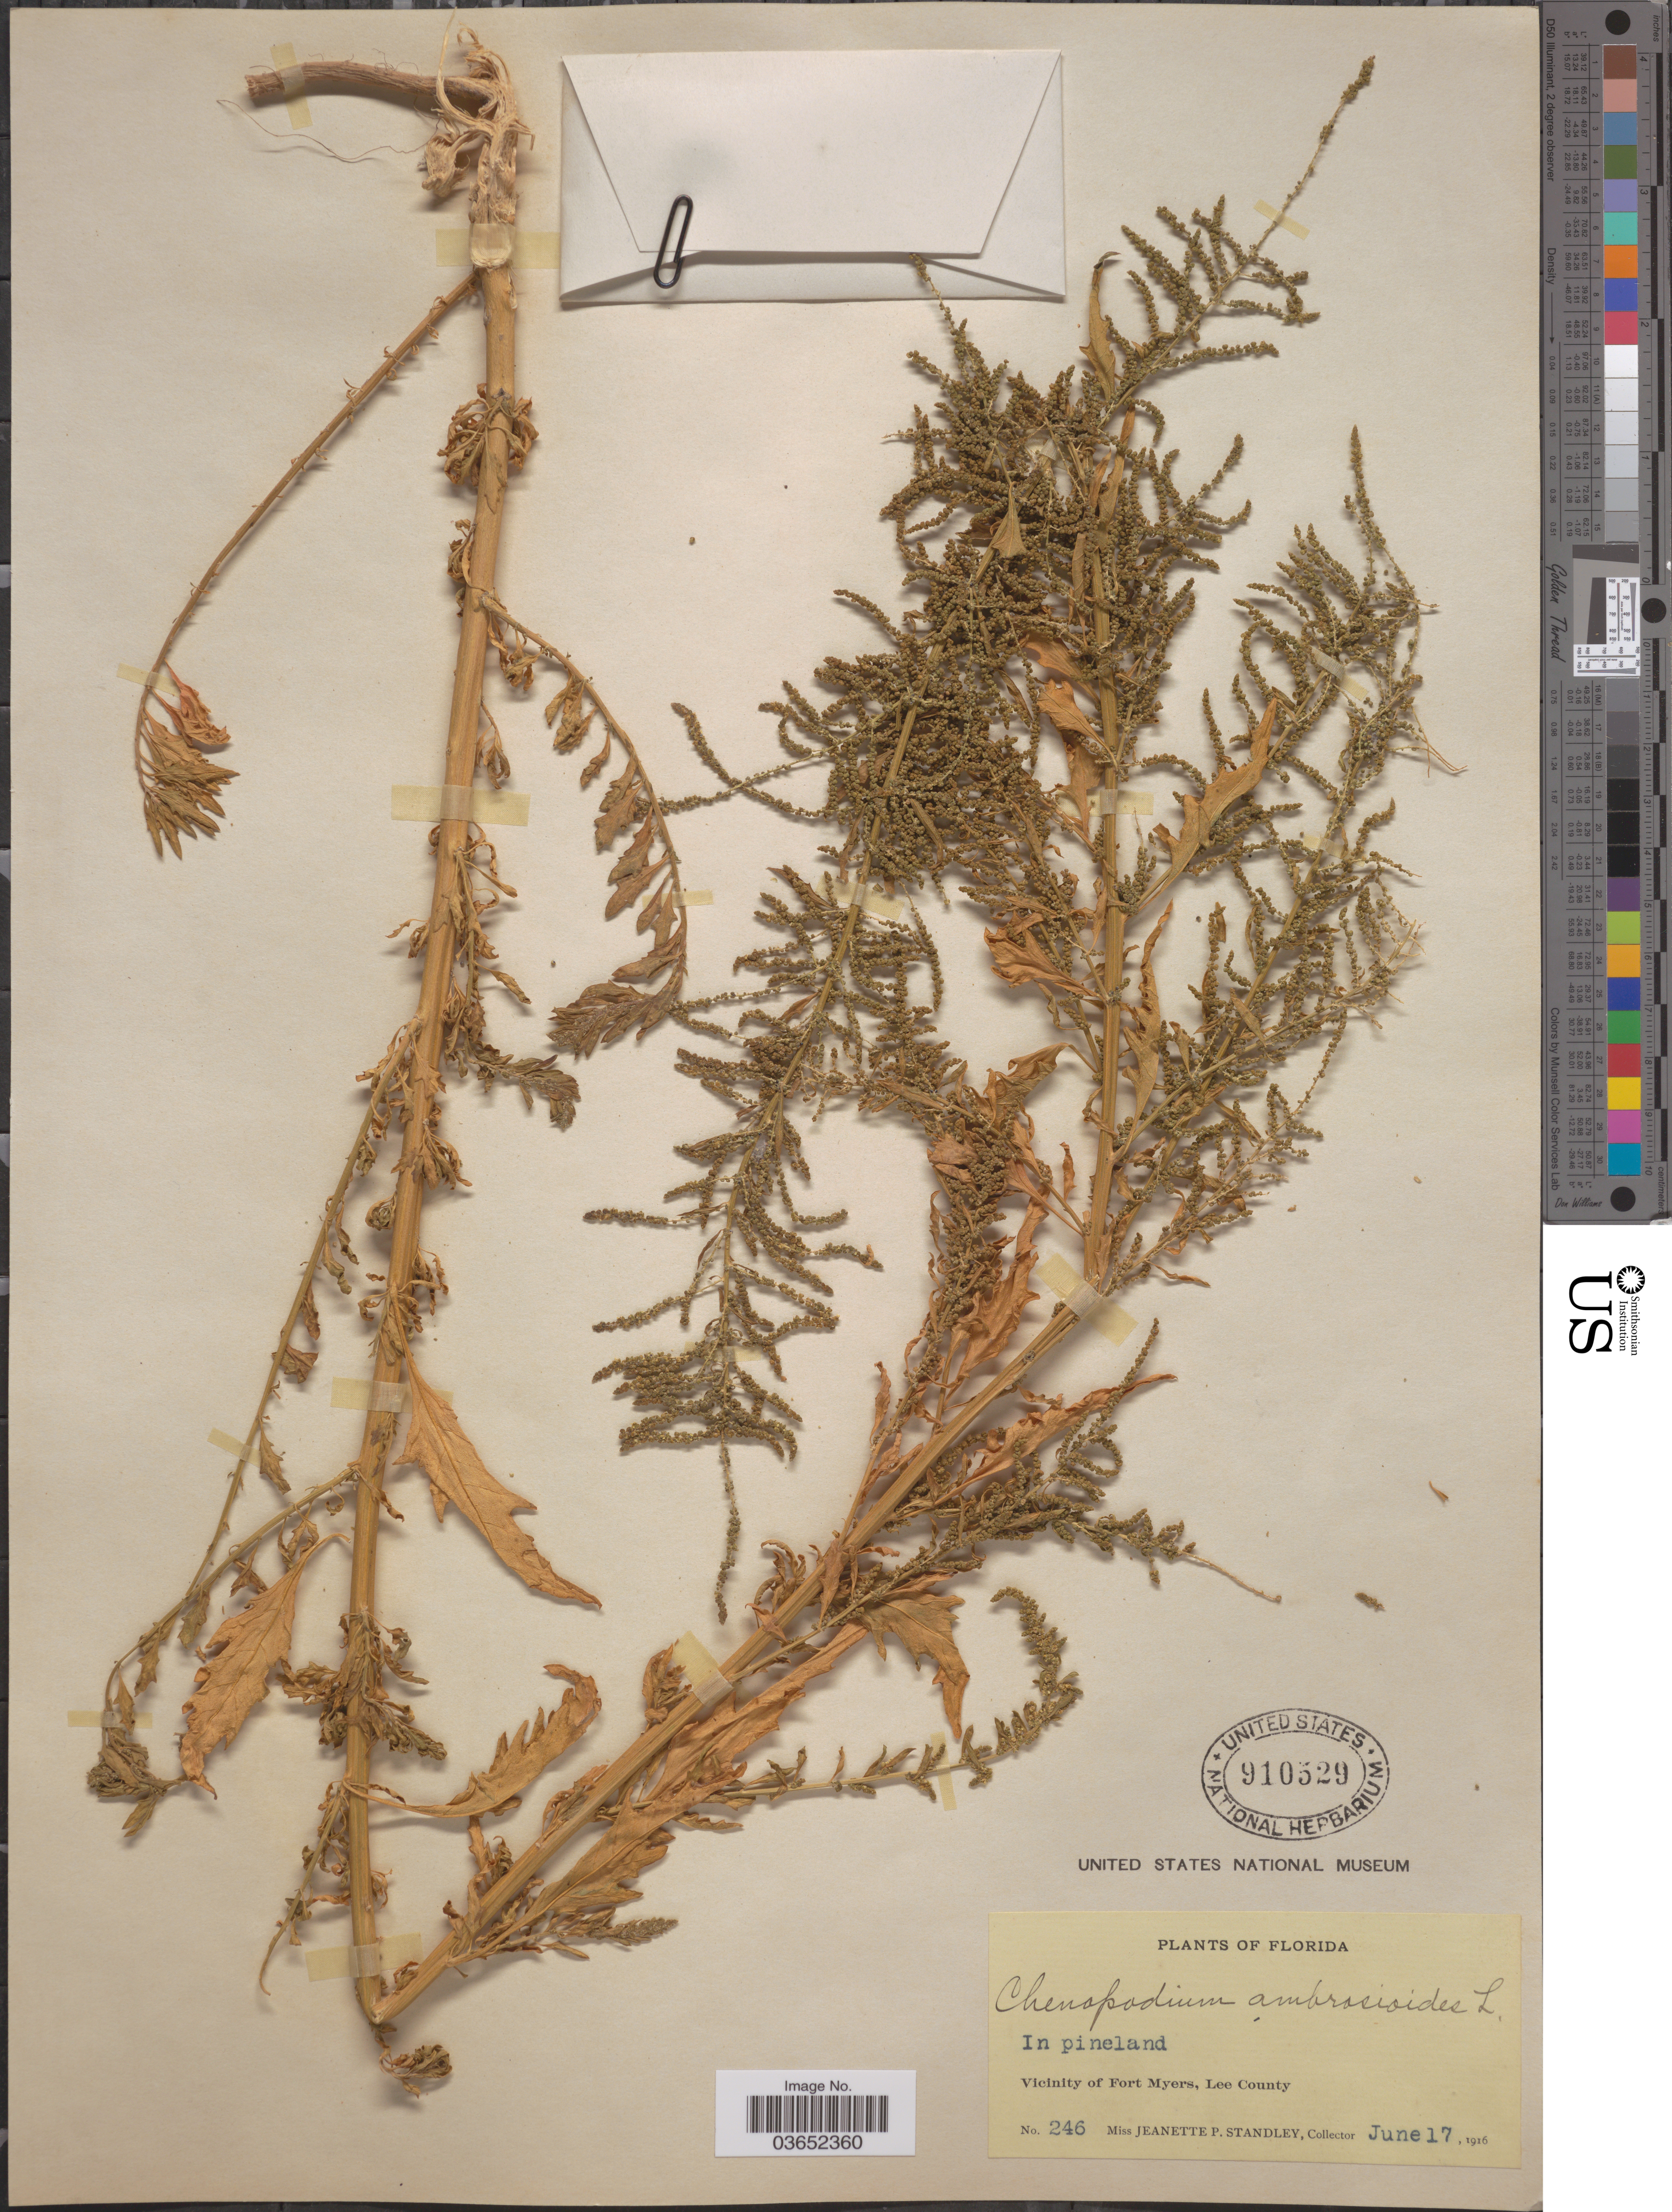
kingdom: Plantae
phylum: Tracheophyta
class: Magnoliopsida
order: Caryophyllales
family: Amaranthaceae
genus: Chenopodium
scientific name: Chenopodium ambrosioides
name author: L.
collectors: J. P. Standley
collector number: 246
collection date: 1916-06-17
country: United States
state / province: Florida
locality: Vicinity of Fort Myers, Lee County. In pineland.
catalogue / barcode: US 910529